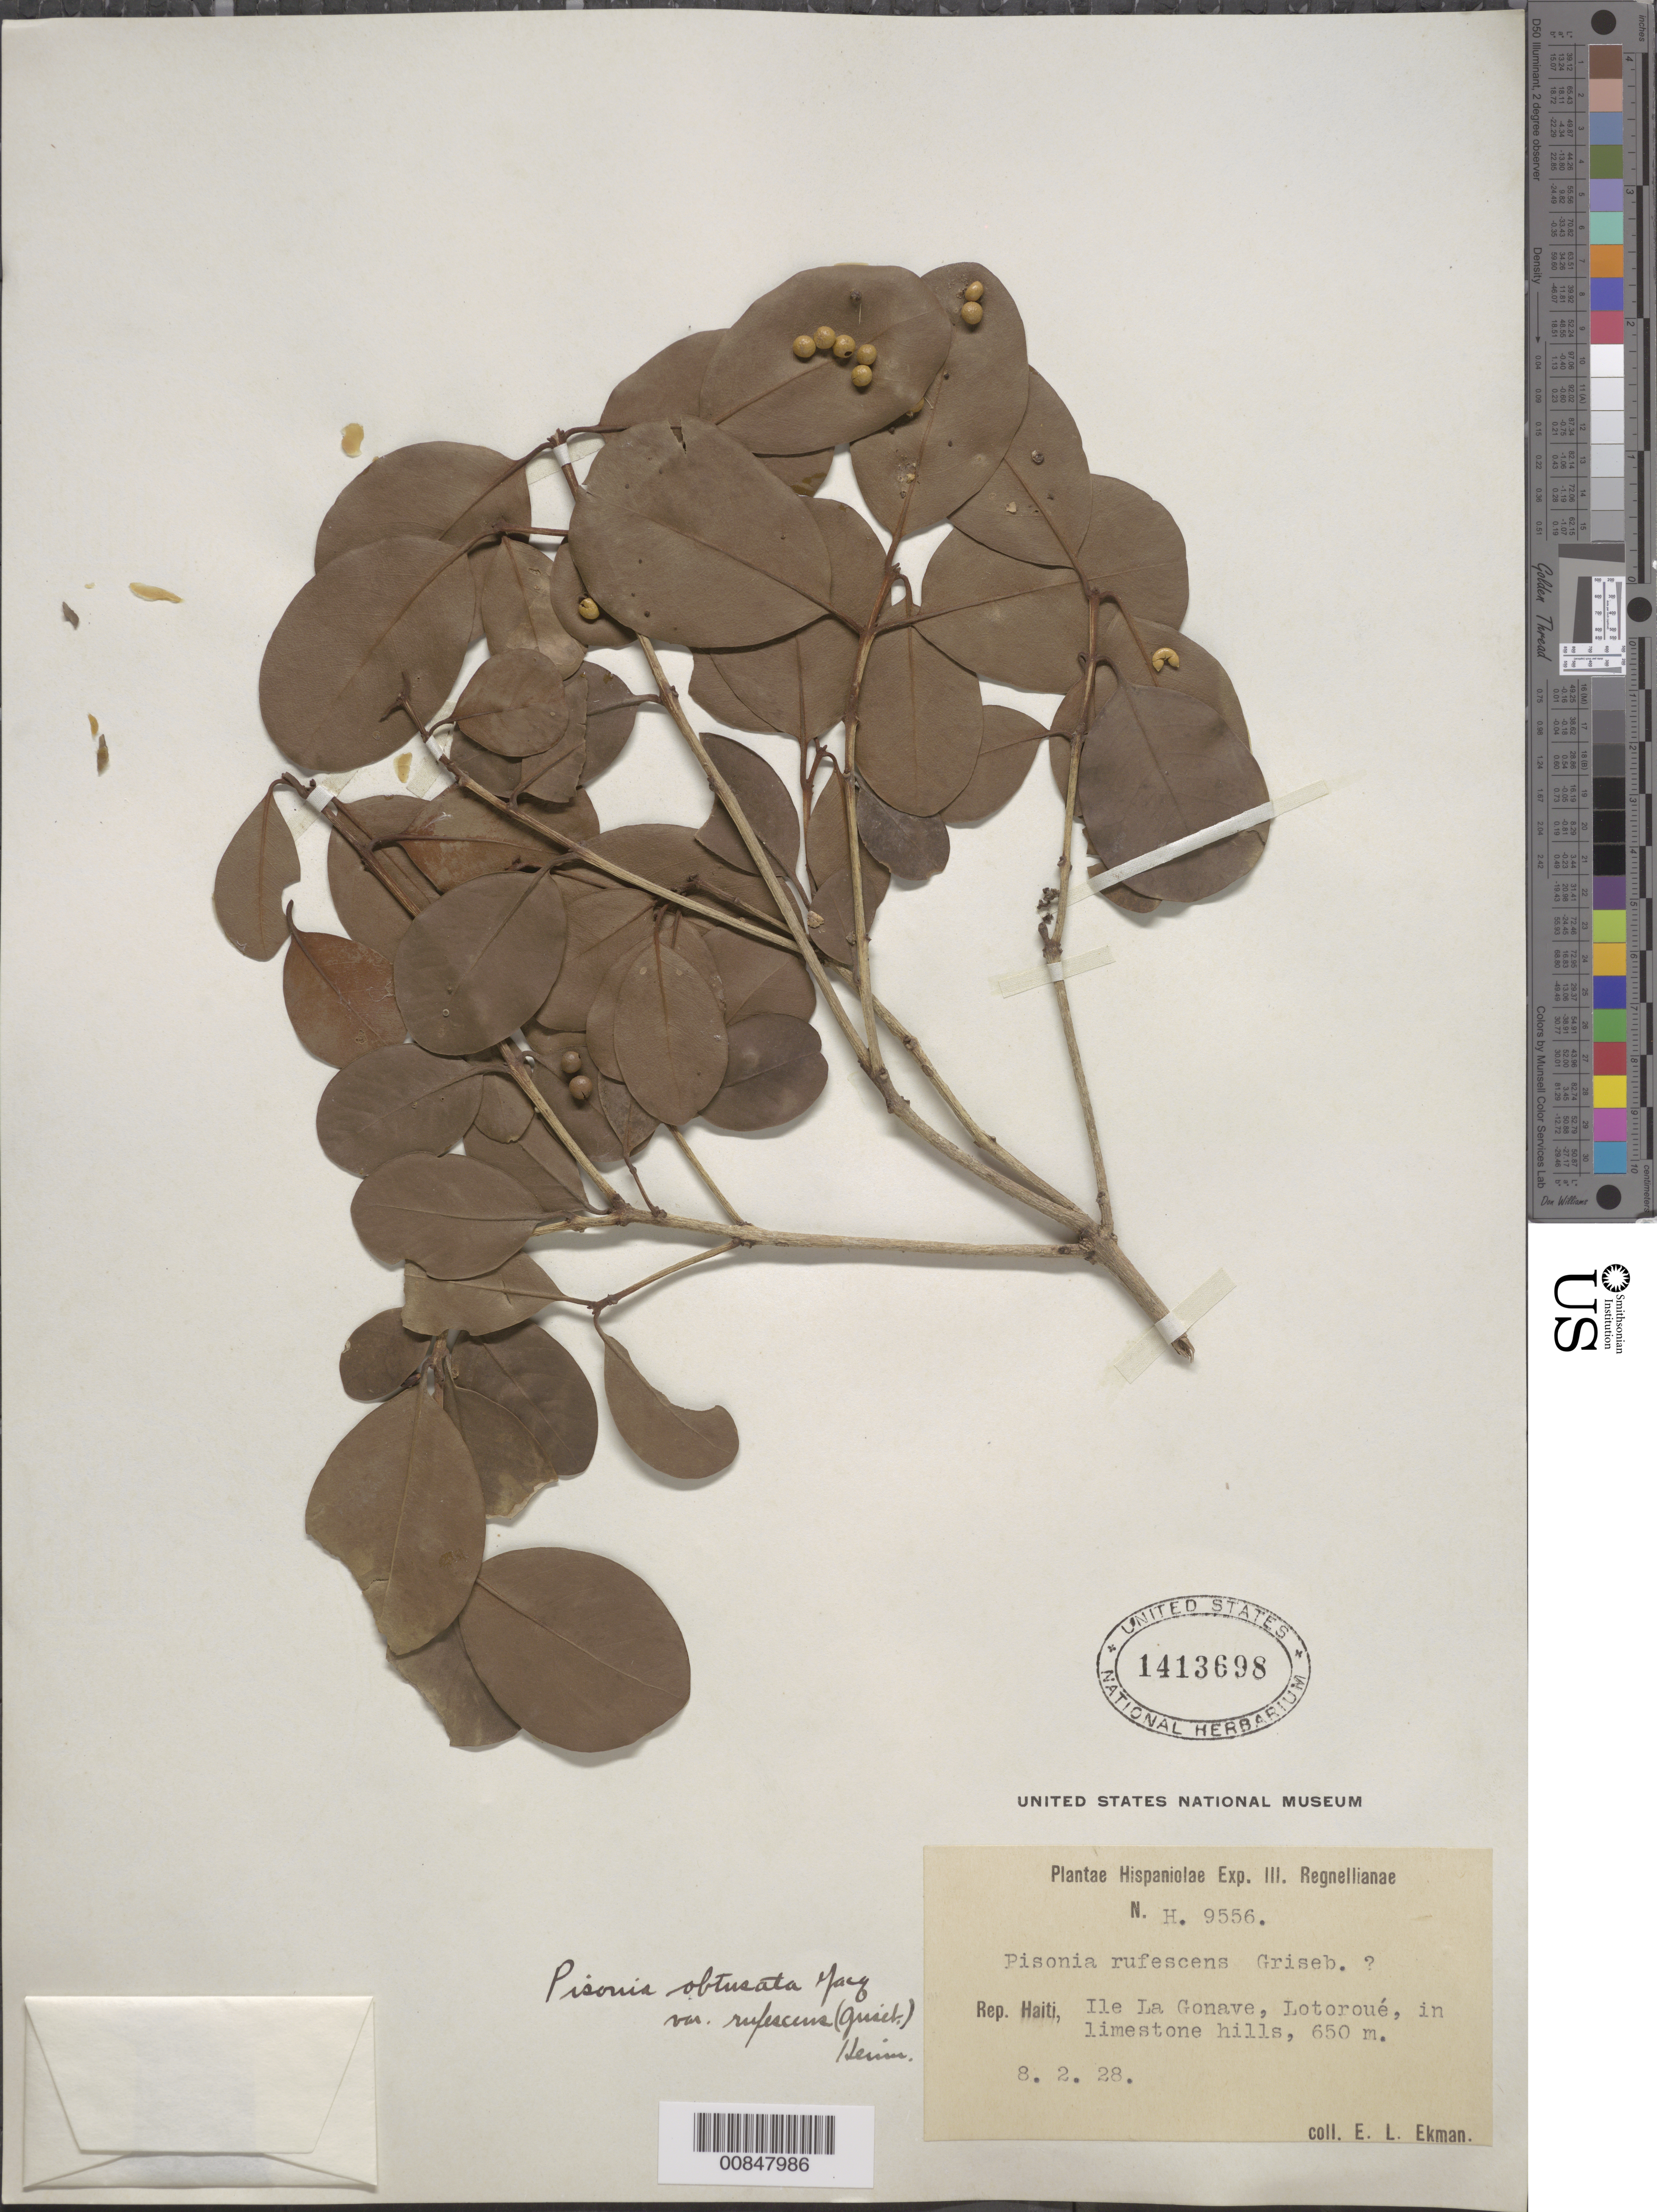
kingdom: Plantae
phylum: Tracheophyta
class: Magnoliopsida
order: Caryophyllales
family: Nyctaginaceae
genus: Guapira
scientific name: Guapira rufescens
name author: (Griseb.) Lundell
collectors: E. L. Ekman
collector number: H 9556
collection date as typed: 08 Feb 1928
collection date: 1928-02-08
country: Haiti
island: Gonave I.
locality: Ile La Gonave, Lotoroué.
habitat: In limestone hills.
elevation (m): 650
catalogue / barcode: US 1413698